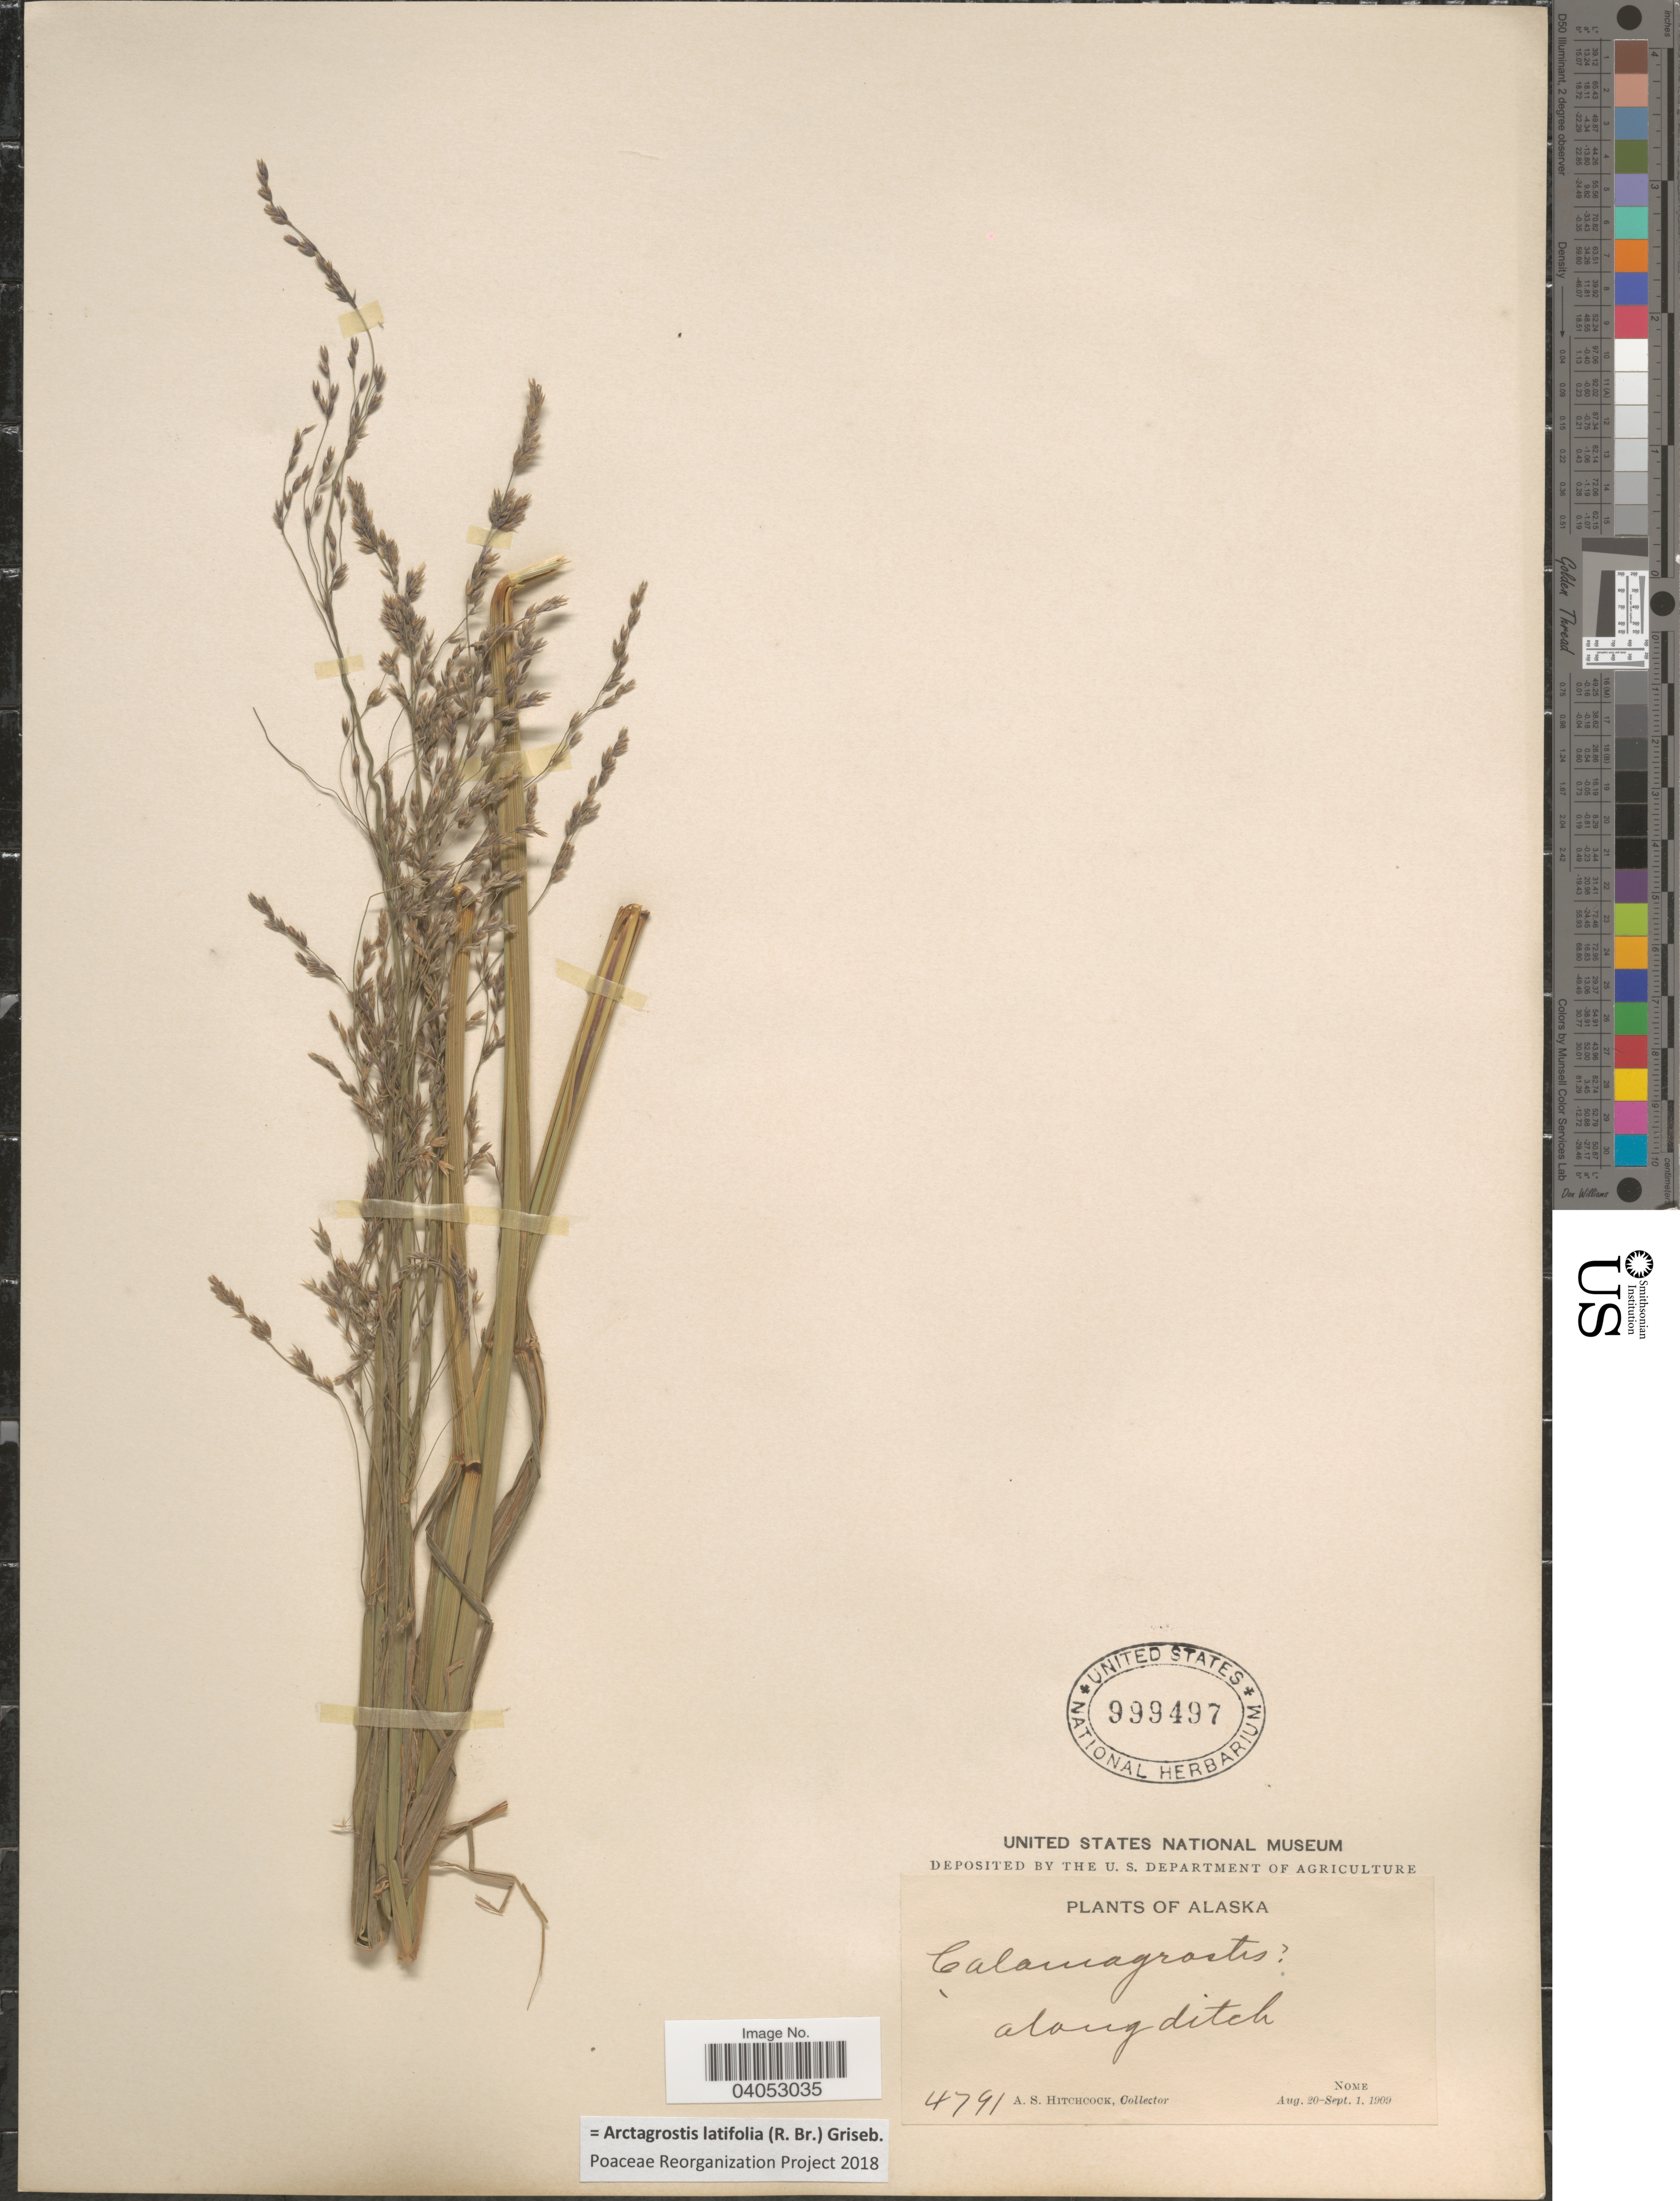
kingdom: Plantae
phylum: Tracheophyta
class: Liliopsida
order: Poales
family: Poaceae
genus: Arctagrostis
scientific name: Arctagrostis latifolia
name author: (R. Br.) Griseb.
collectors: A. S. Hitchcock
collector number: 4791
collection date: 1909-08-20/1909-09-01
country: United States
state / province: Alaska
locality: Along ditch. Nome.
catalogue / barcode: US 999497